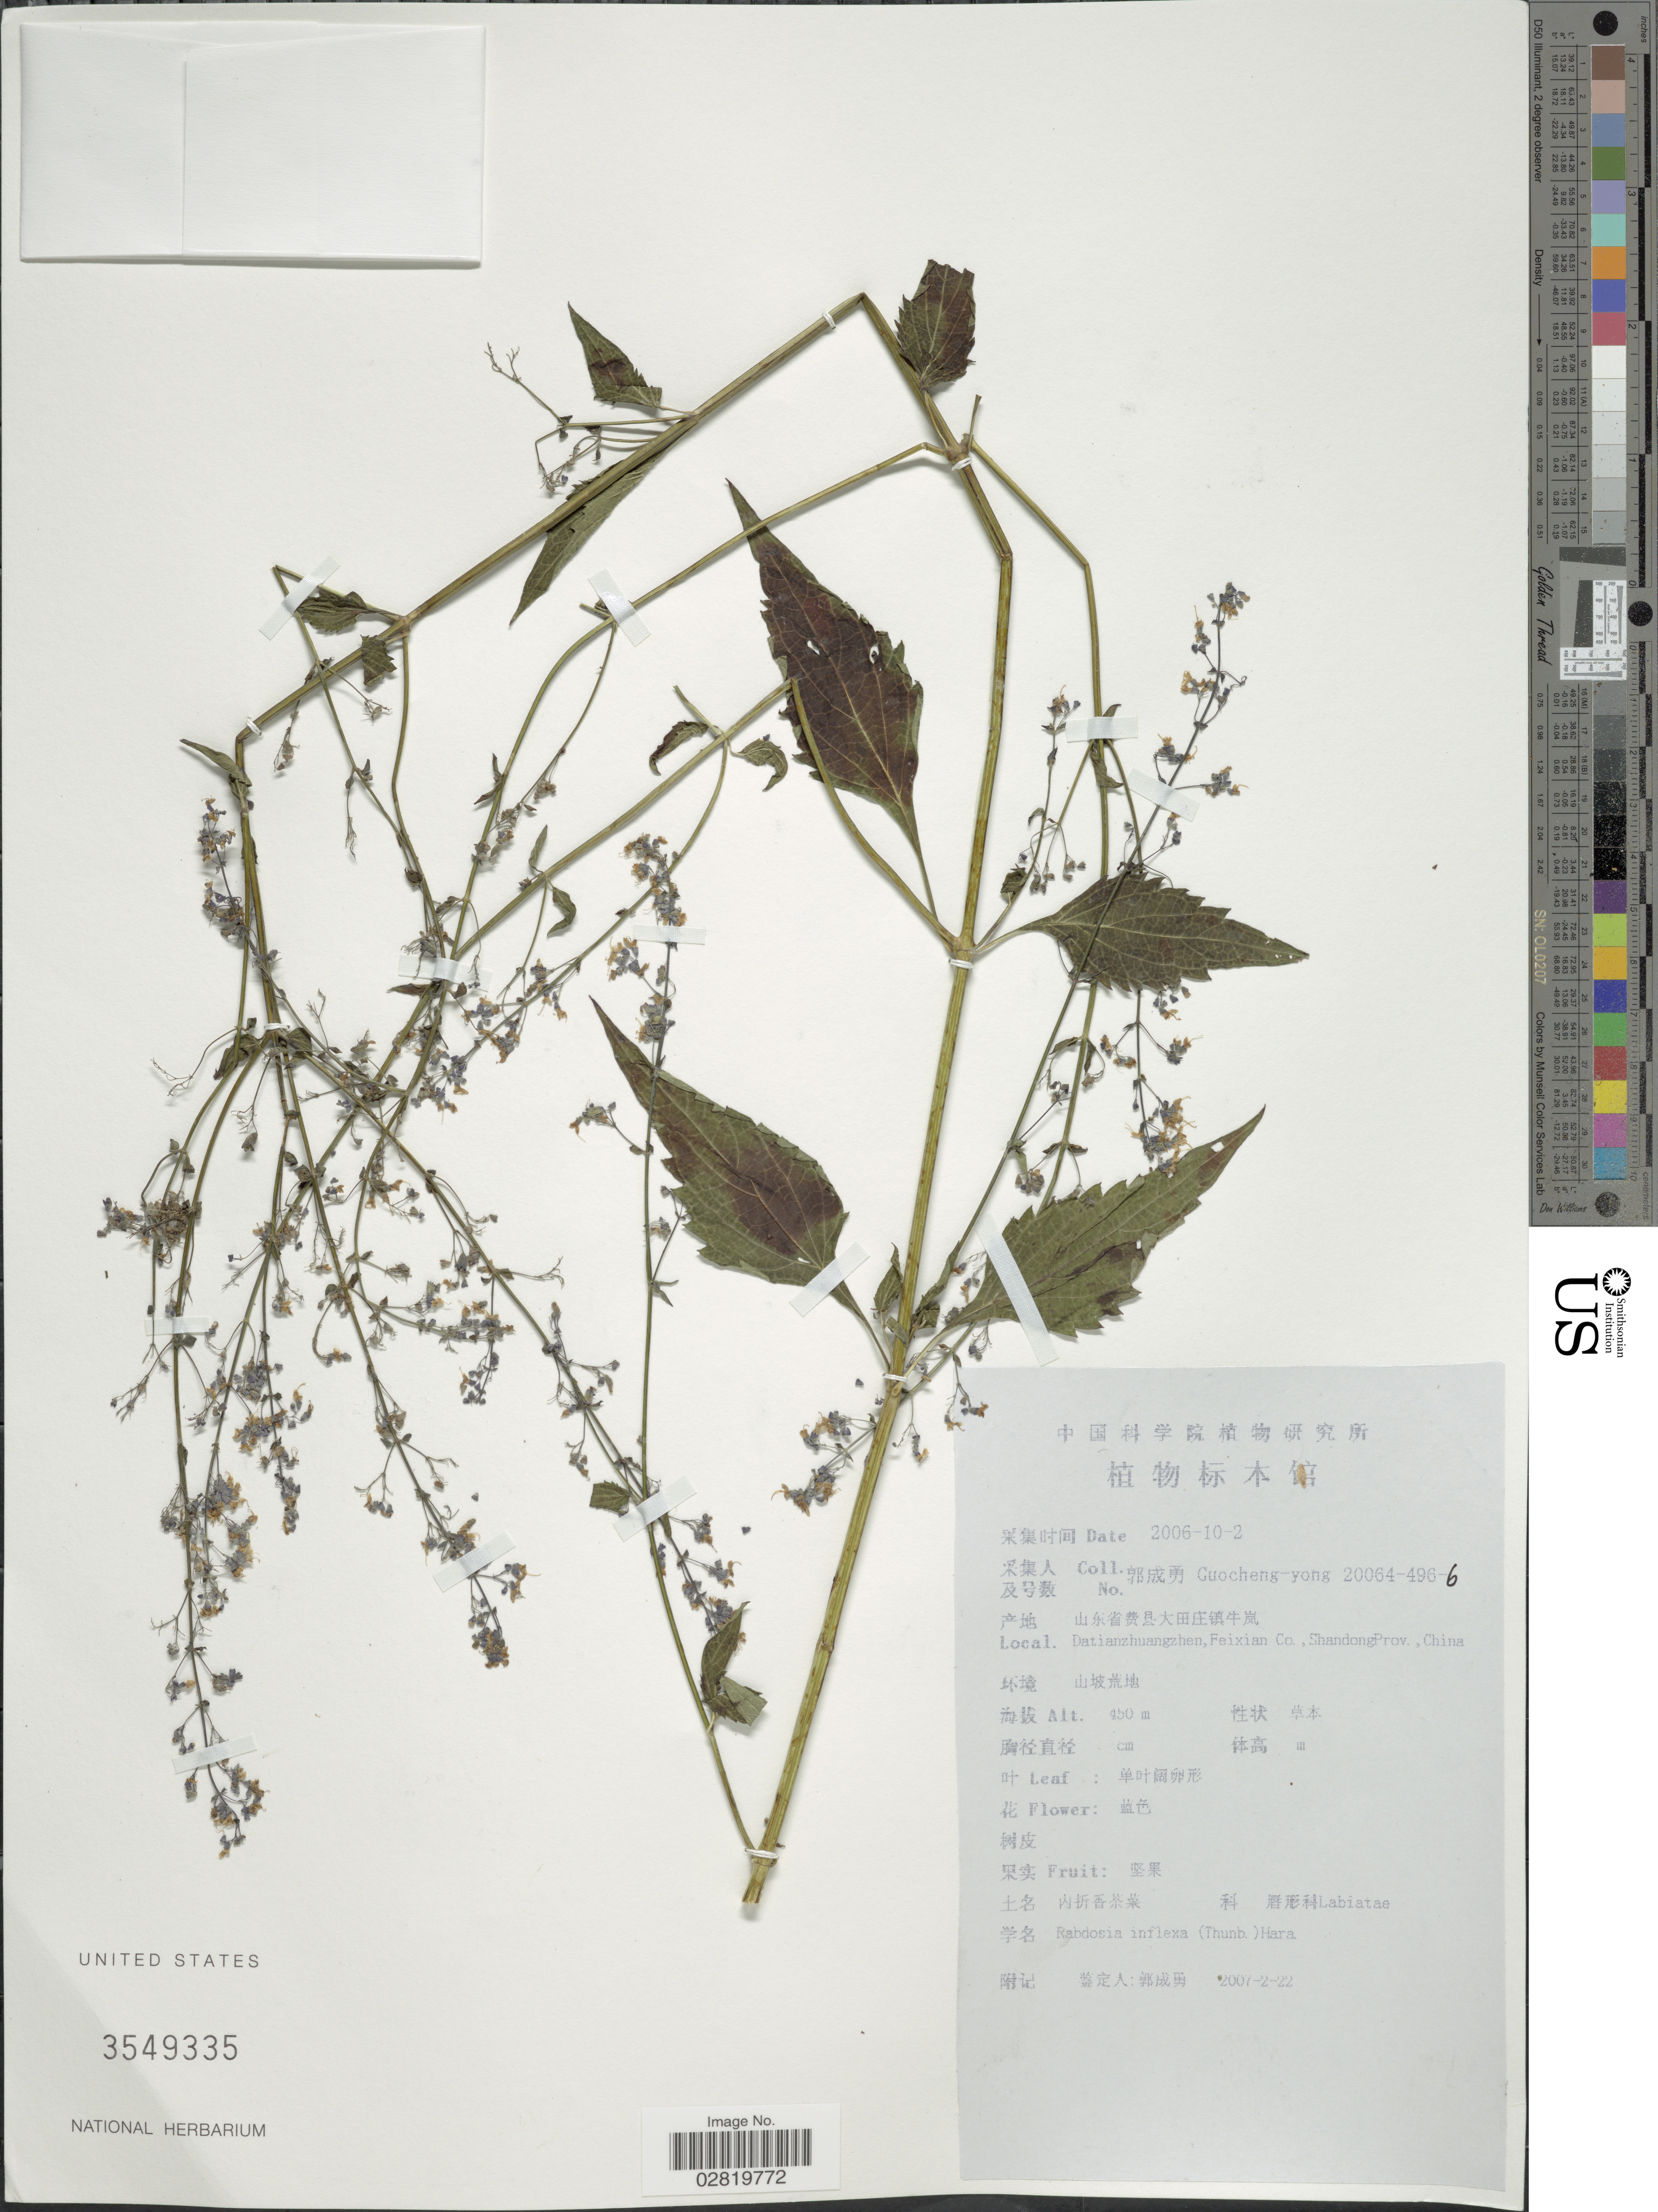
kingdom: Plantae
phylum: Tracheophyta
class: Magnoliopsida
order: Lamiales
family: Lamiaceae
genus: Ocimum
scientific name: Ocimum inflexum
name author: Thunb.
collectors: Guo cheng-yong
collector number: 20064-496-6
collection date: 2006-10-02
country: China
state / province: Shandong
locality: Datianzhuangzhen, Feixian Co., Shandong Prov., China.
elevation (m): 450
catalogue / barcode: US 3549335